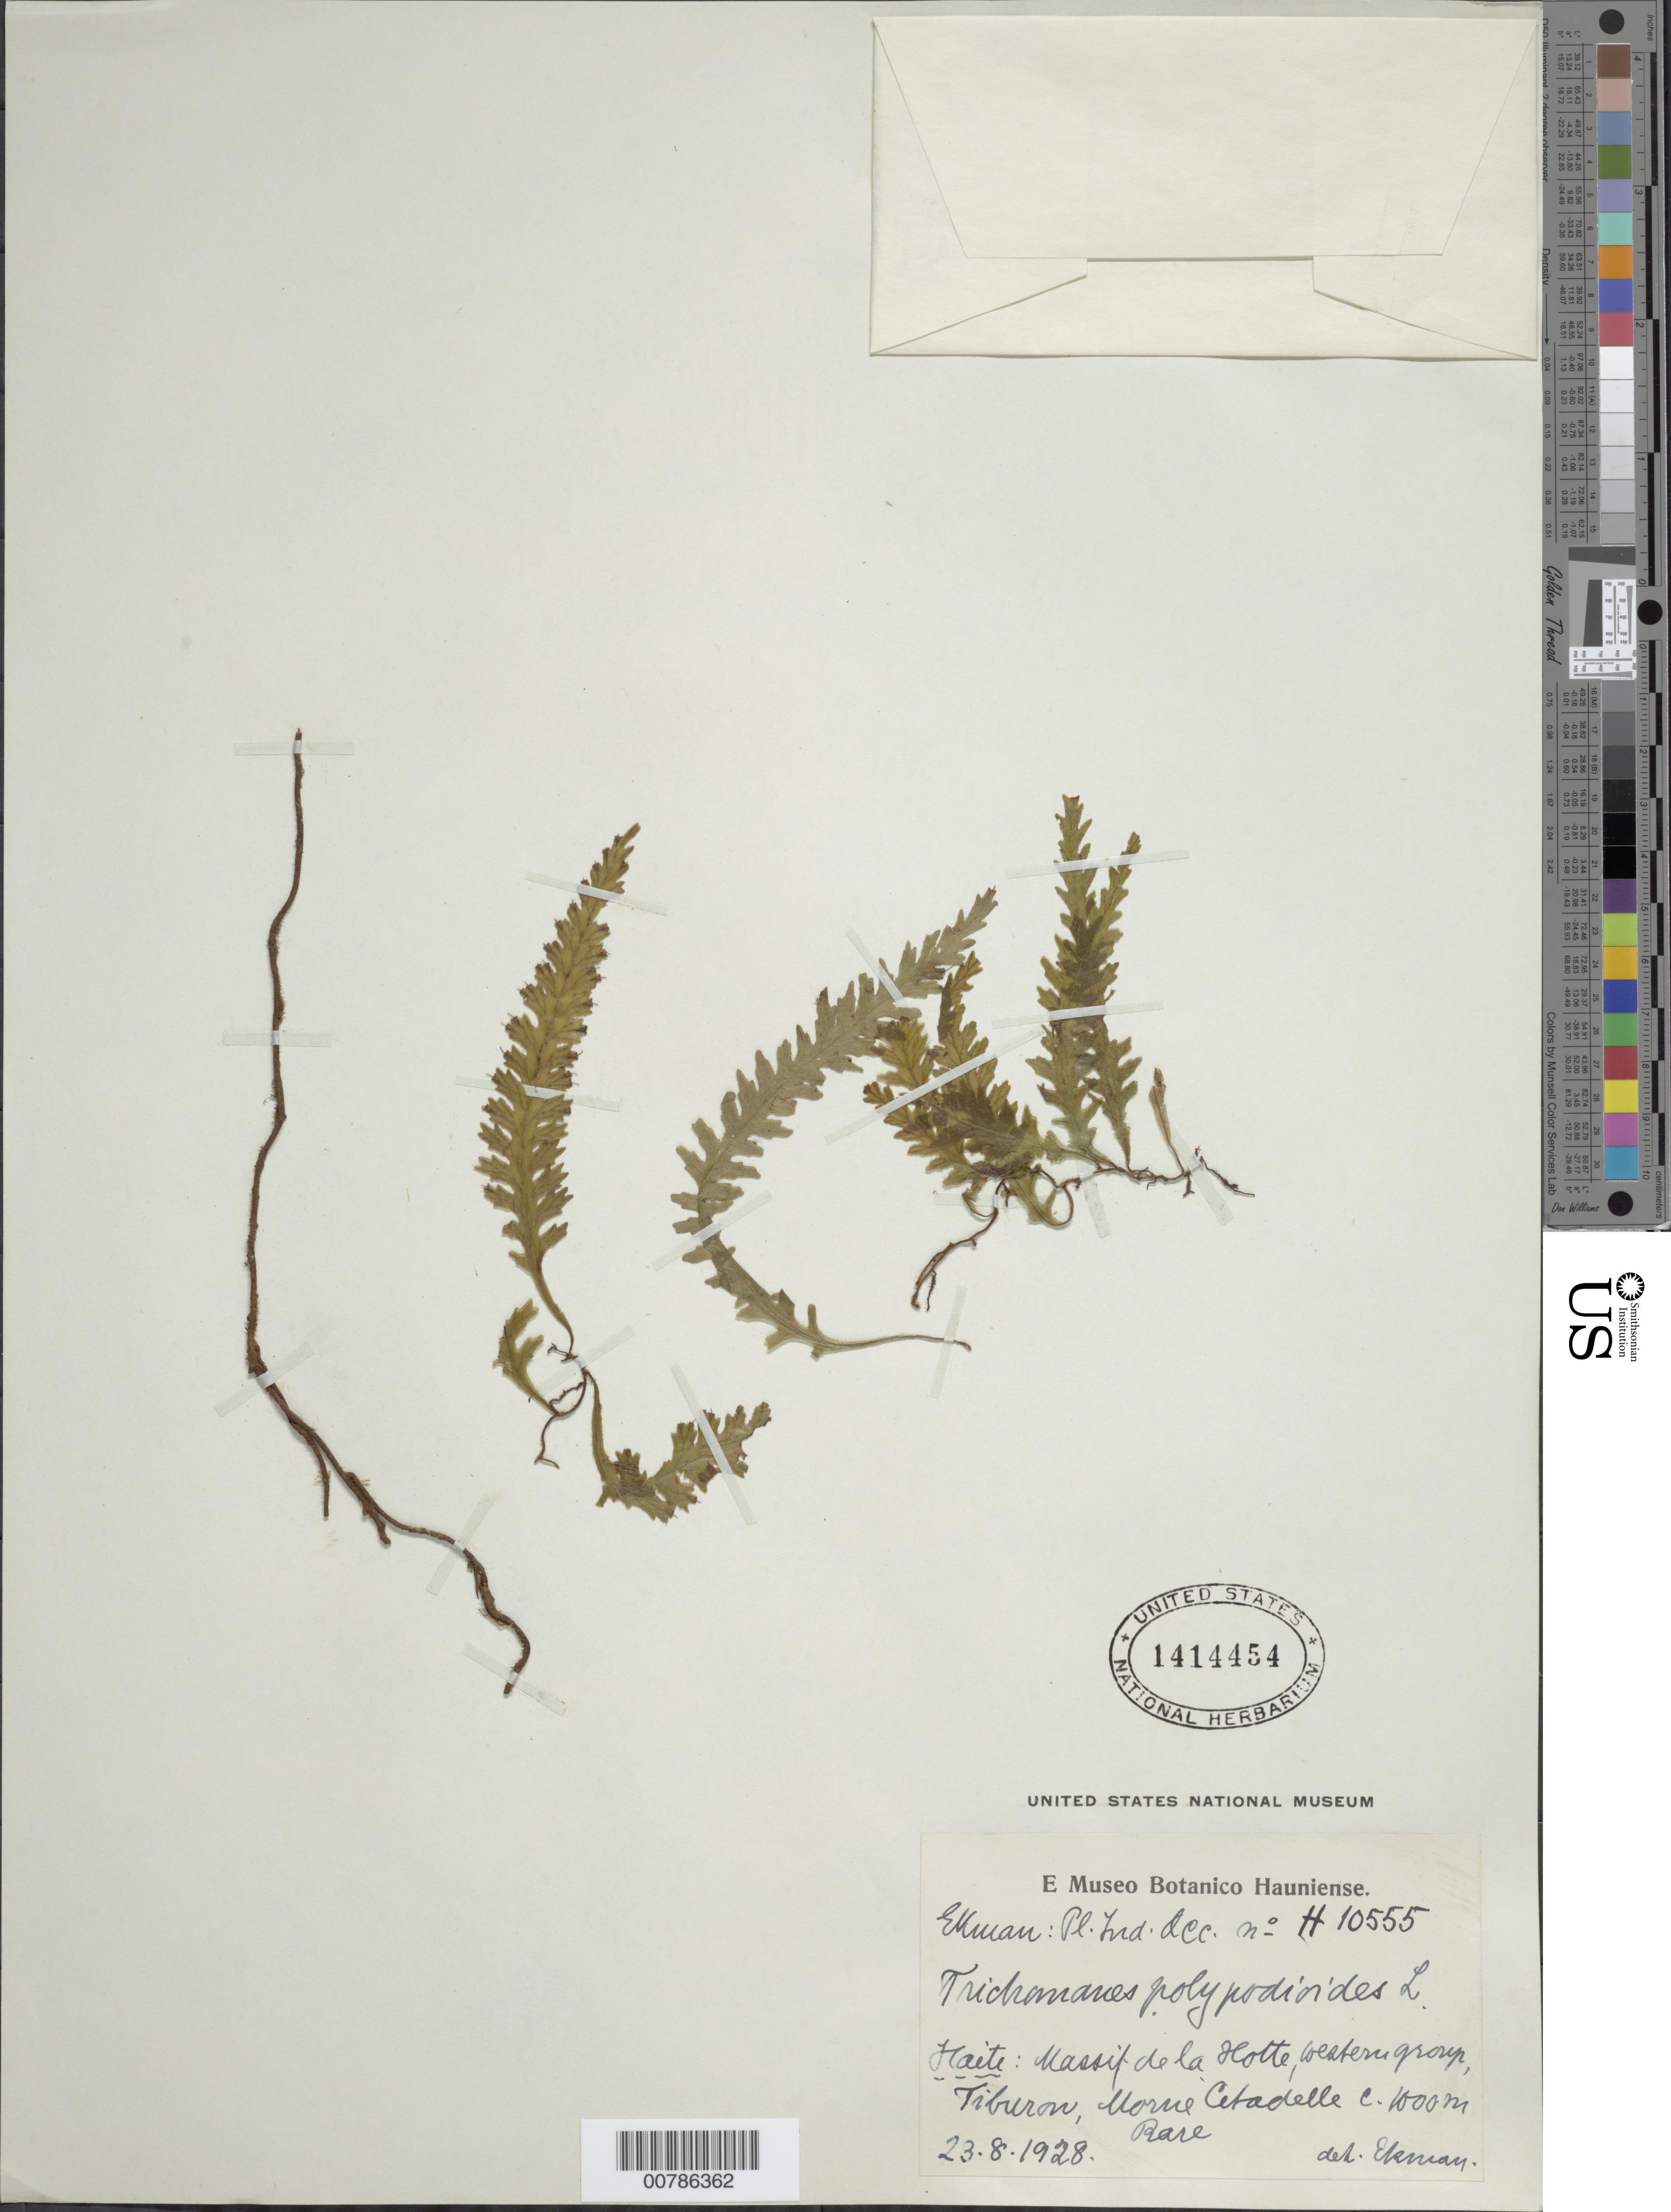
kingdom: Plantae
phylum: Tracheophyta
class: Polypodiopsida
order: Hymenophyllales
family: Hymenophyllaceae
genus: Trichomanes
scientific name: Trichomanes polypodioides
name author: L.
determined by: Ekman, E. L.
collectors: E. L. Ekman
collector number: H 10555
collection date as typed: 23 Aug 1928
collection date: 1928-08-23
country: Haiti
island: Hispaniola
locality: Massif de la Hotte, western group, Tiburon, Morne Citadelle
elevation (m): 1000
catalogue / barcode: US 1414454